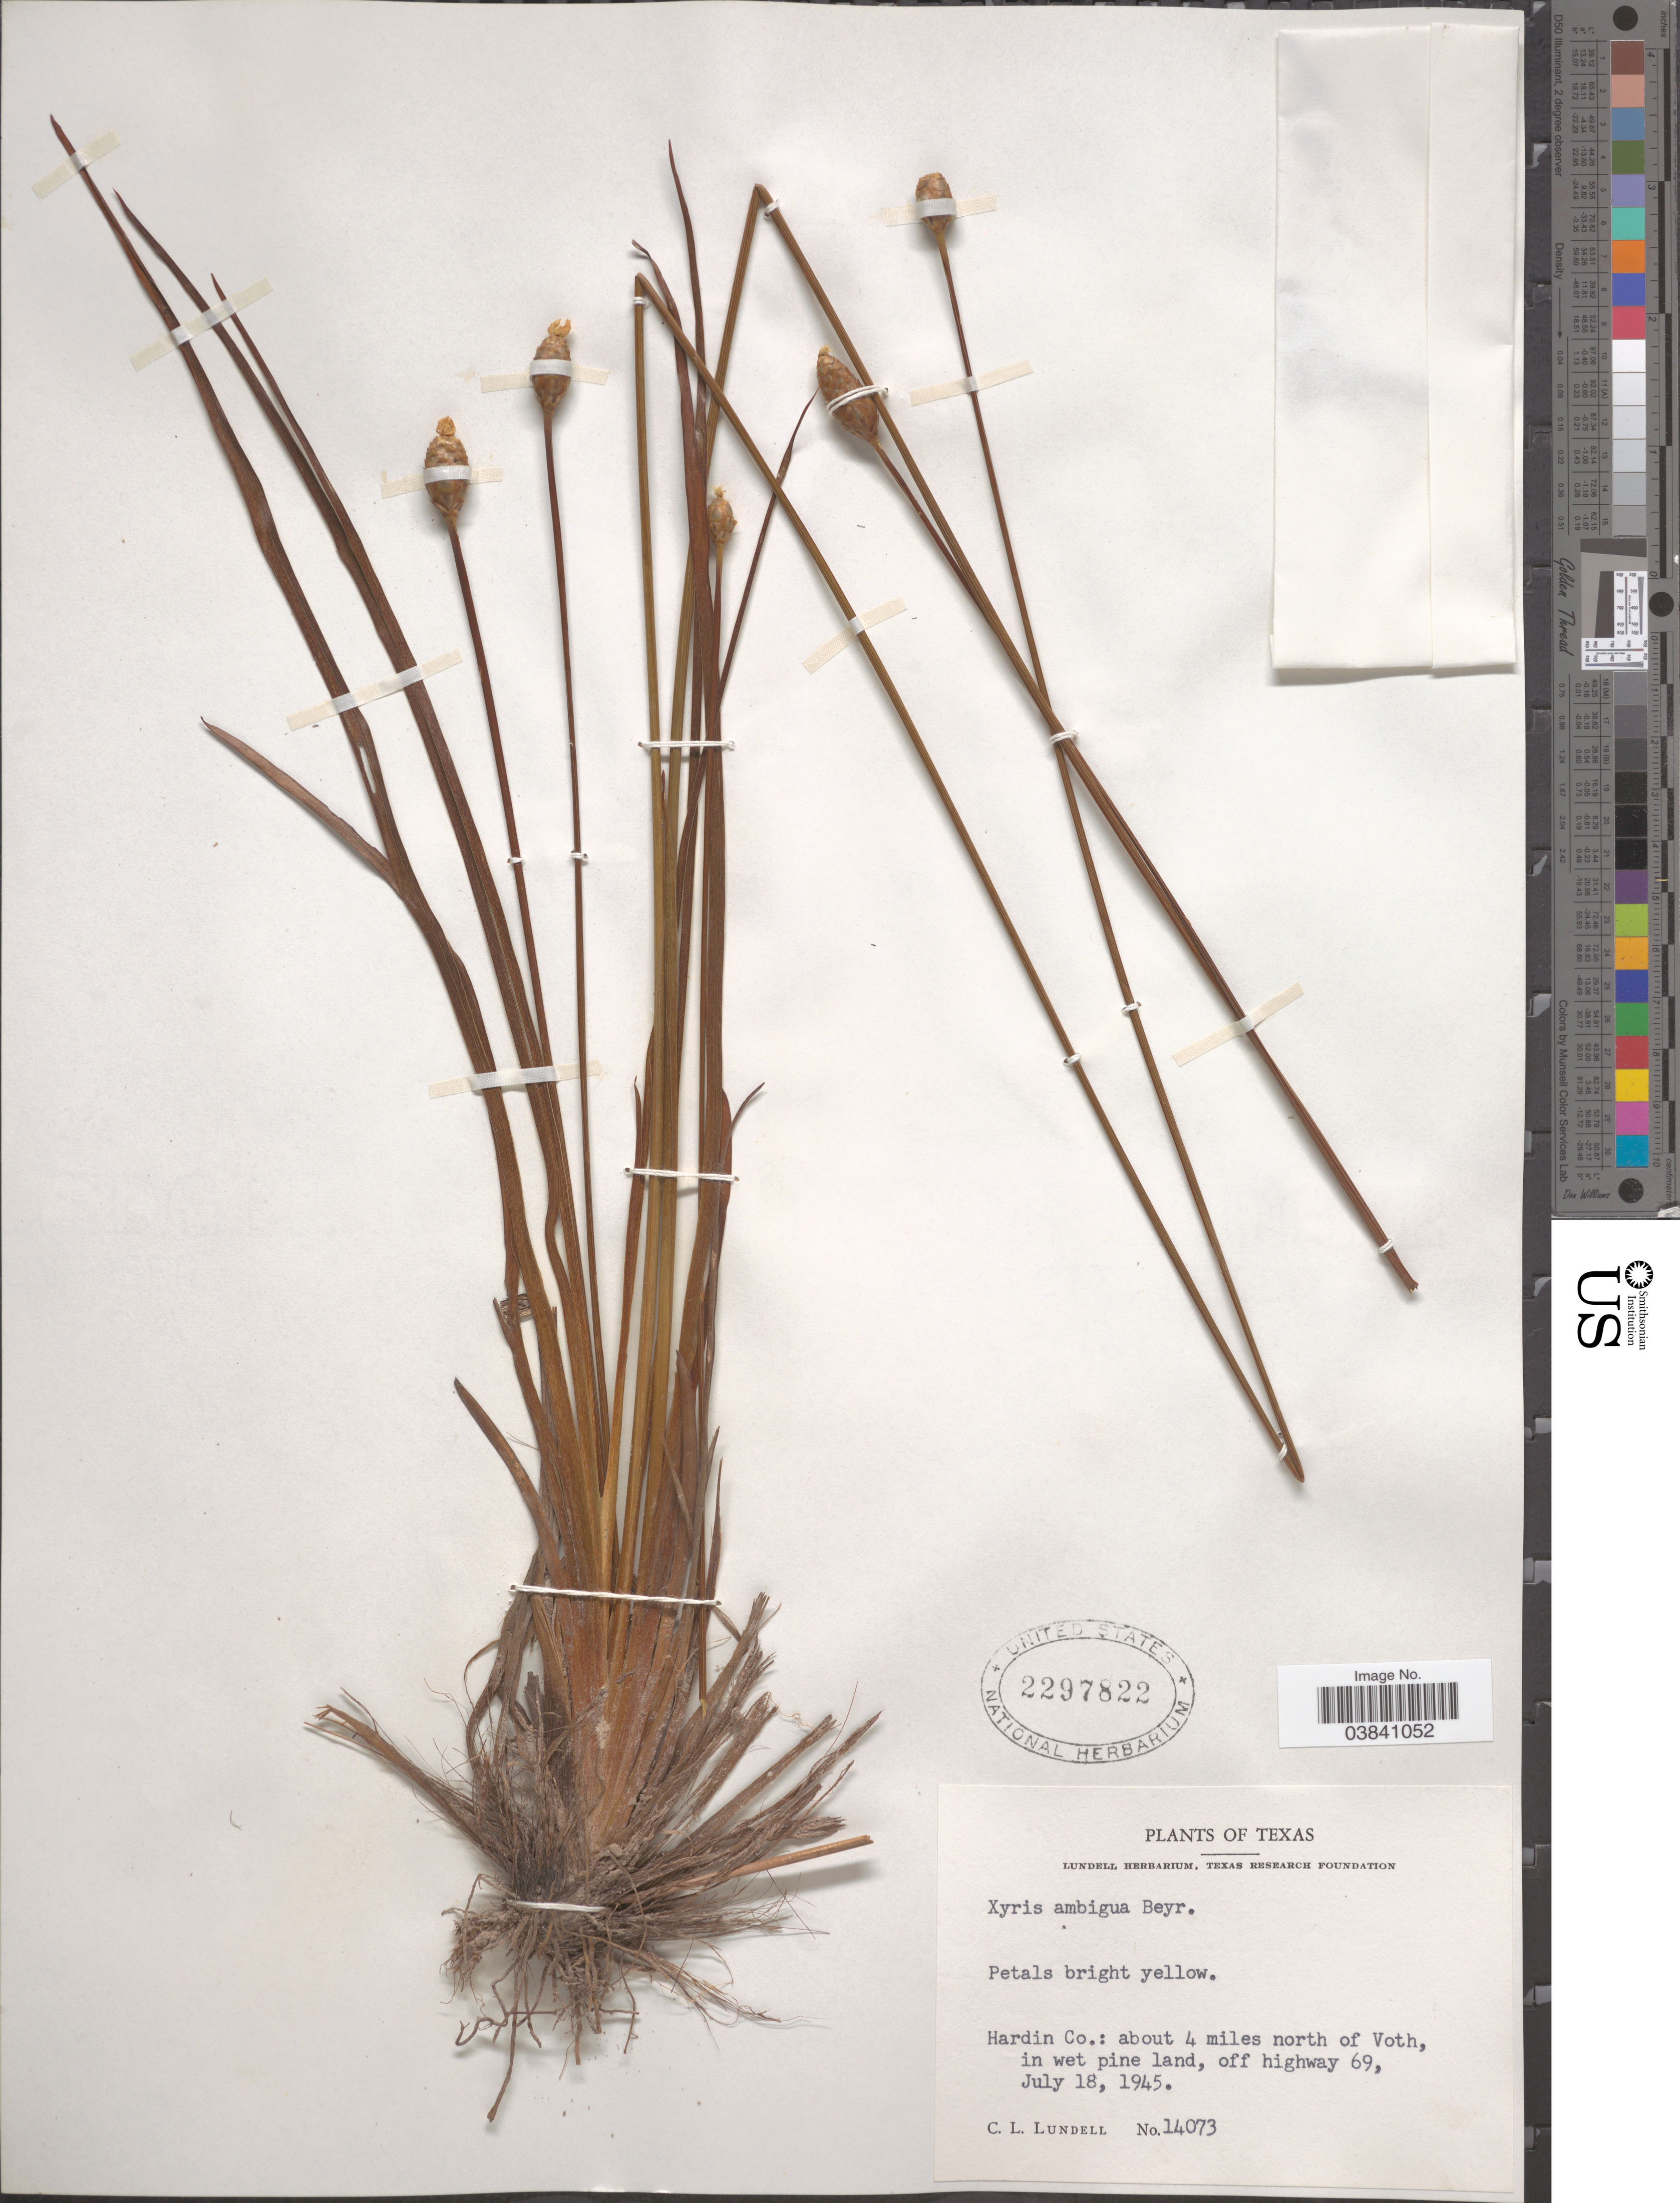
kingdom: Plantae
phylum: Tracheophyta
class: Liliopsida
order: Poales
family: Xyridaceae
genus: Xyris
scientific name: Xyris ambigua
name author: Beyr. ex Kunth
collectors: C. L. Lundell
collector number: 14073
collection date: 1945-07-18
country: United States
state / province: Texas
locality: Hardin Co.: about 4 miles north of Voth, off highway 69.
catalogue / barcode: US 2297822